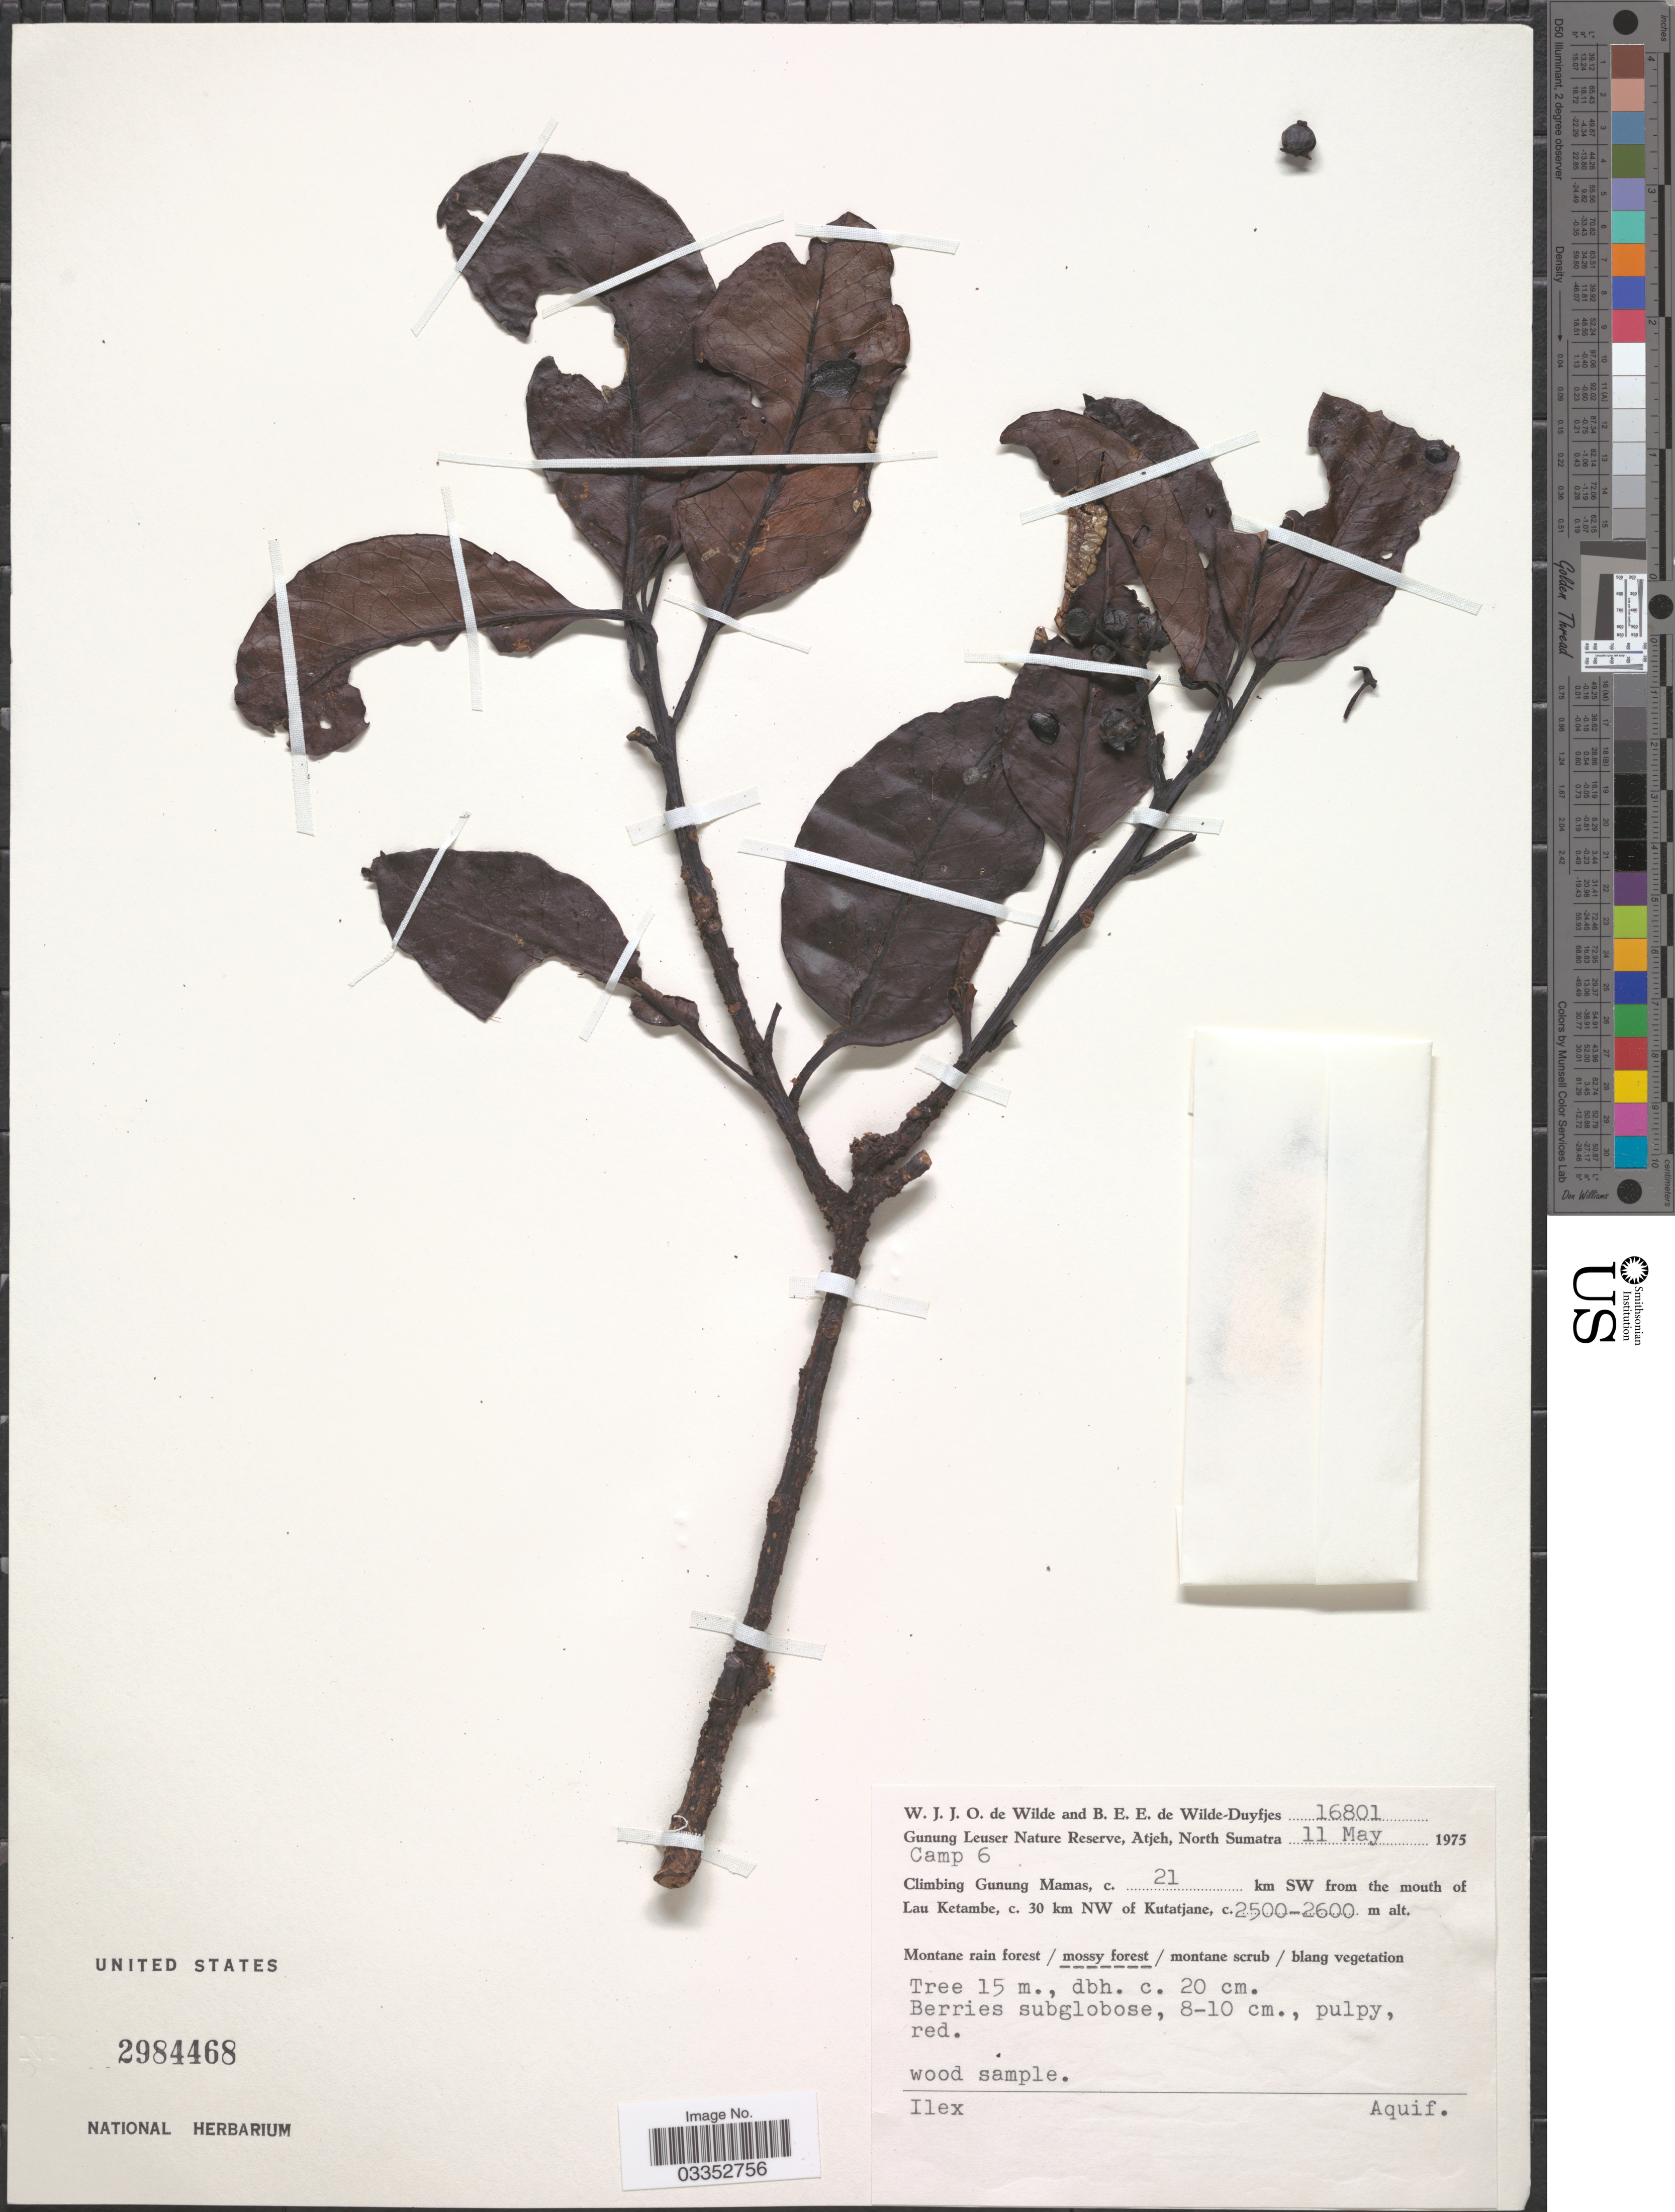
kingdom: Plantae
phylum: Tracheophyta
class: Magnoliopsida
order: Aquifoliales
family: Aquifoliaceae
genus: Ilex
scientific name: Ilex sp.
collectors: W. J. de Wilde & B. E. de Wilde-Duyfjes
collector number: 16801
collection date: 1975-05-11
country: Indonesia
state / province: Sumatra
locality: Gunung Leuser Nature Reserve, Atjeh, North Sumatra. Camp 6. Climbing Gunung Mamas, c. 21 km SW from the mouth of Lau Ketambe, c. 30 km NW of Kutatjane.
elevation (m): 2500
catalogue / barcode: US 2984468